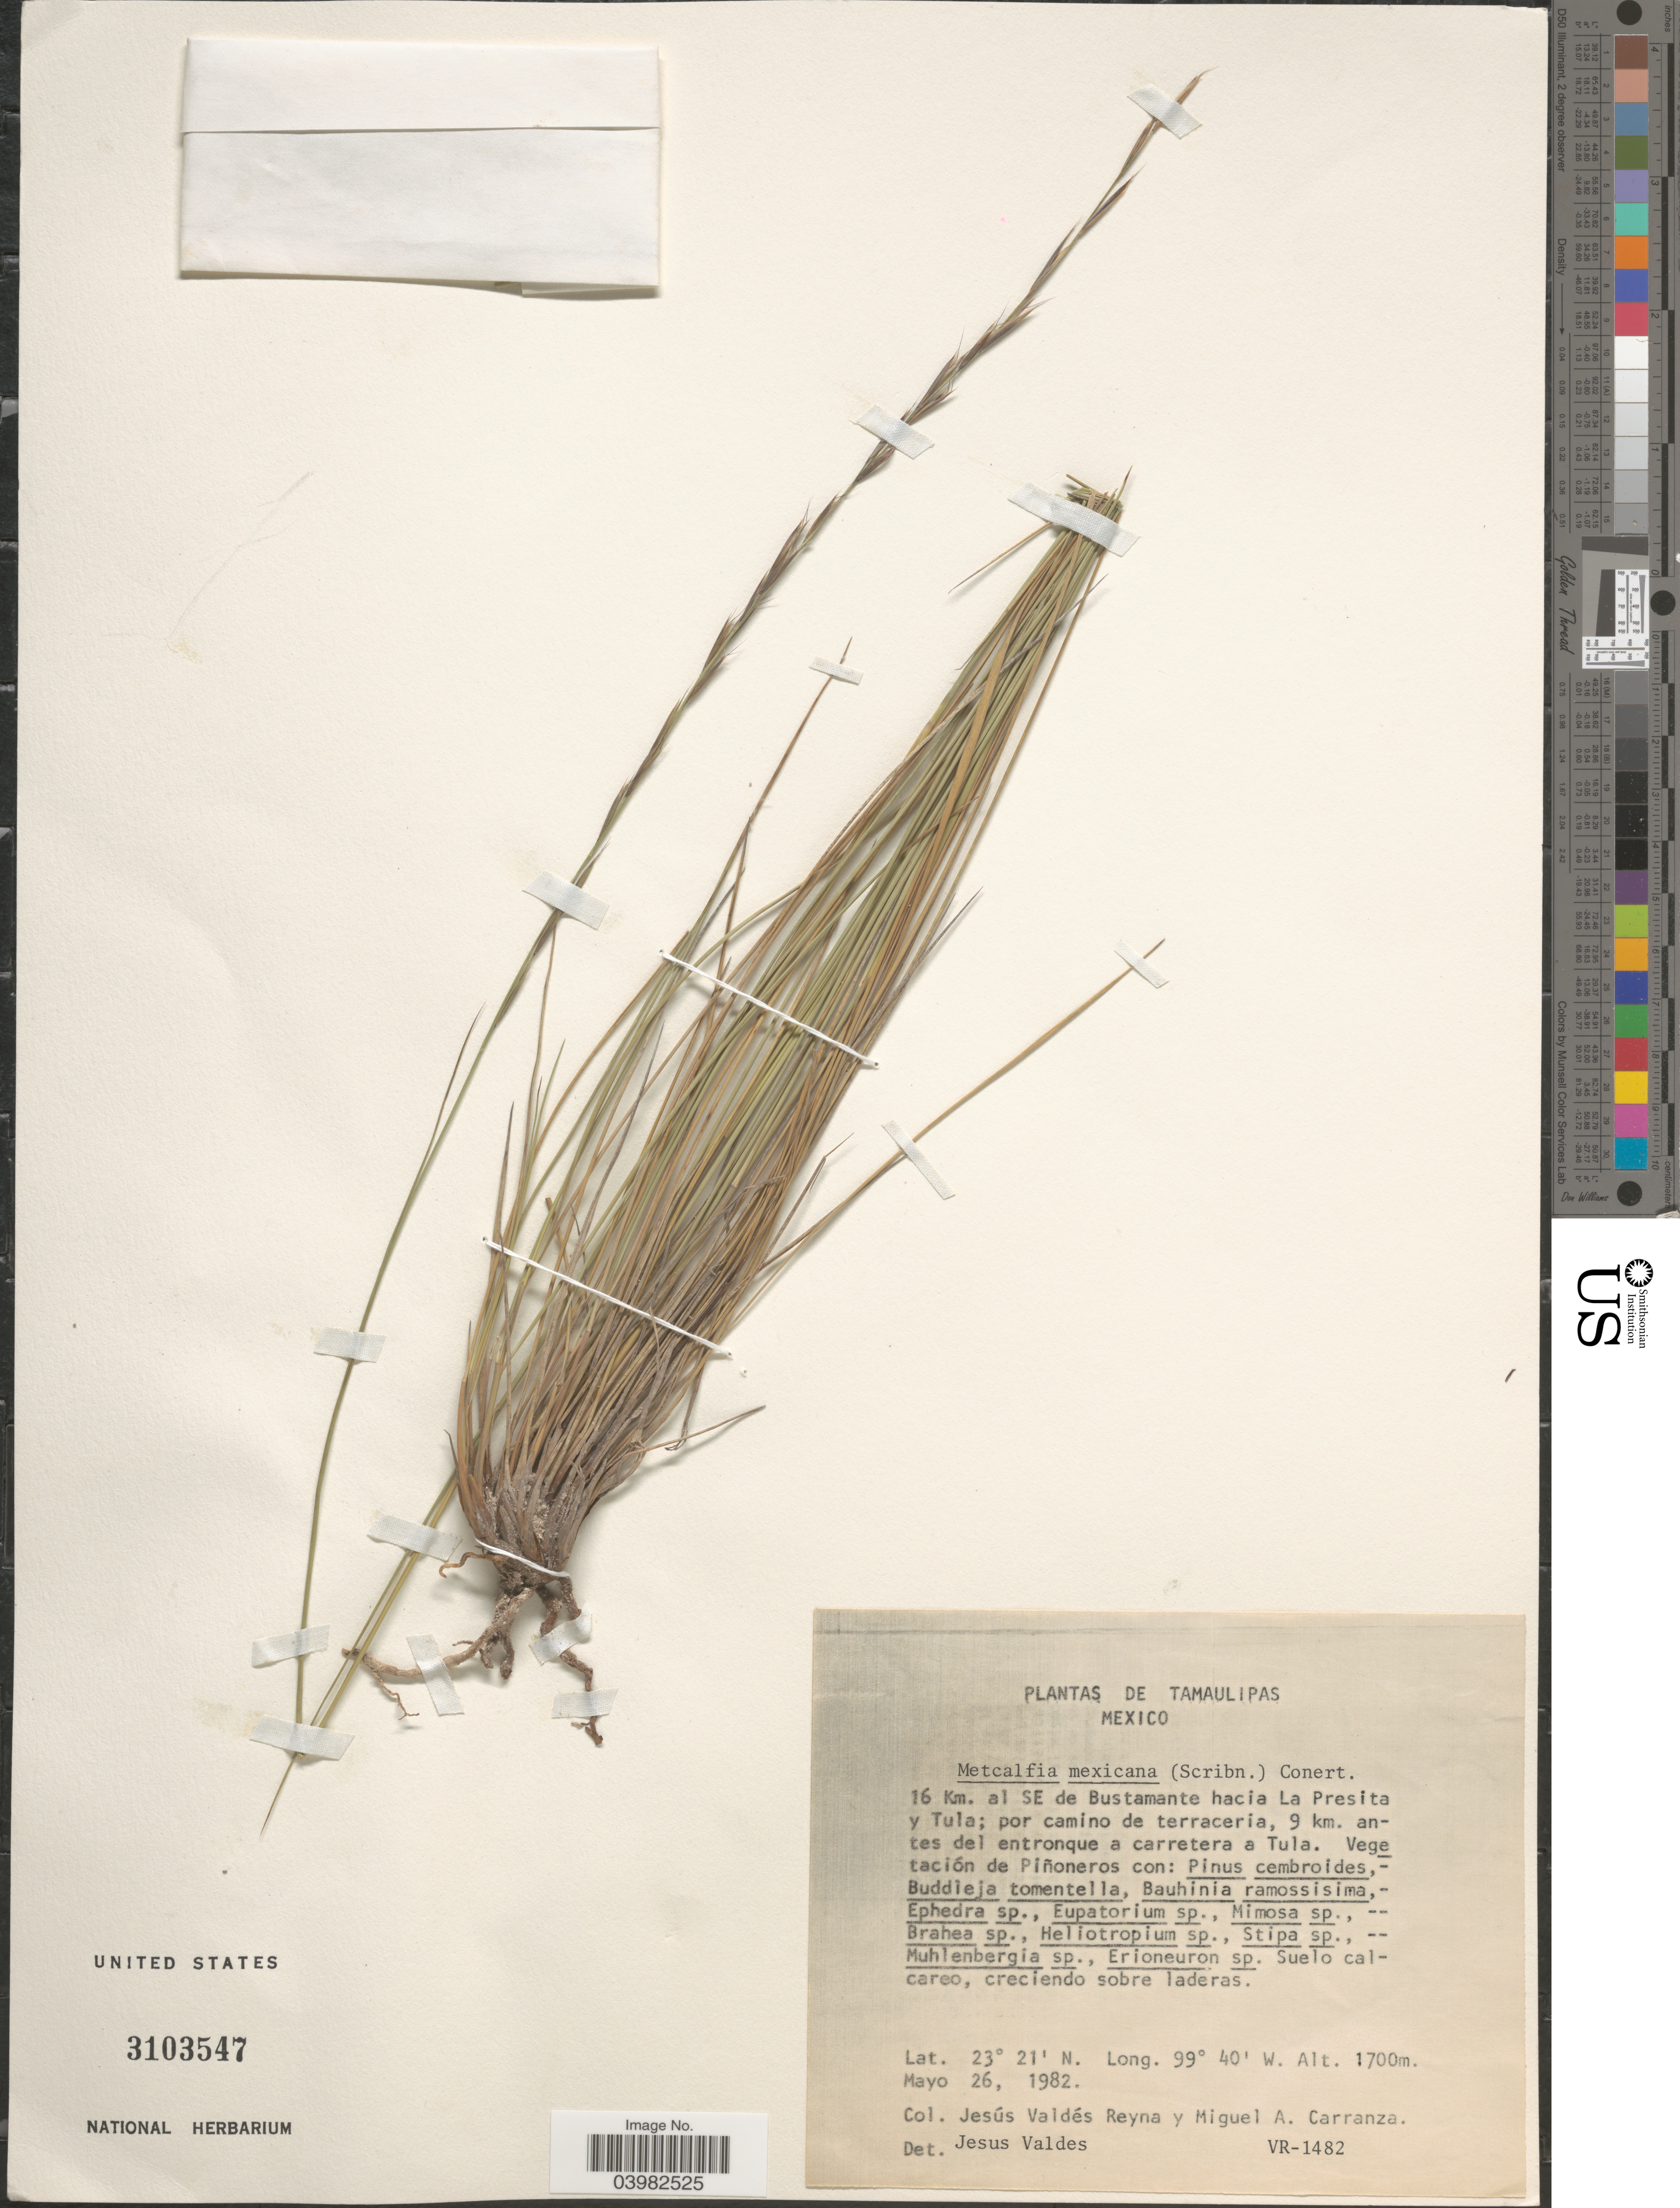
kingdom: Plantae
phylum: Tracheophyta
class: Liliopsida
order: Poales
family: Poaceae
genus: Metcalfia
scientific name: Metcalfia mexicana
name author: (Scribn.) Conert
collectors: J. Valdés-Reyna & M. Carranza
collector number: VR-1482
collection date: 1982-05-26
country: Mexico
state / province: Tamaulipas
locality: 16 Km. al SE de Bustamante hacia La Presita y Tula; por camino de terraceria, 9 km. antes del entronque a carretera a Tula.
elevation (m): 1700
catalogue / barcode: US 3103547